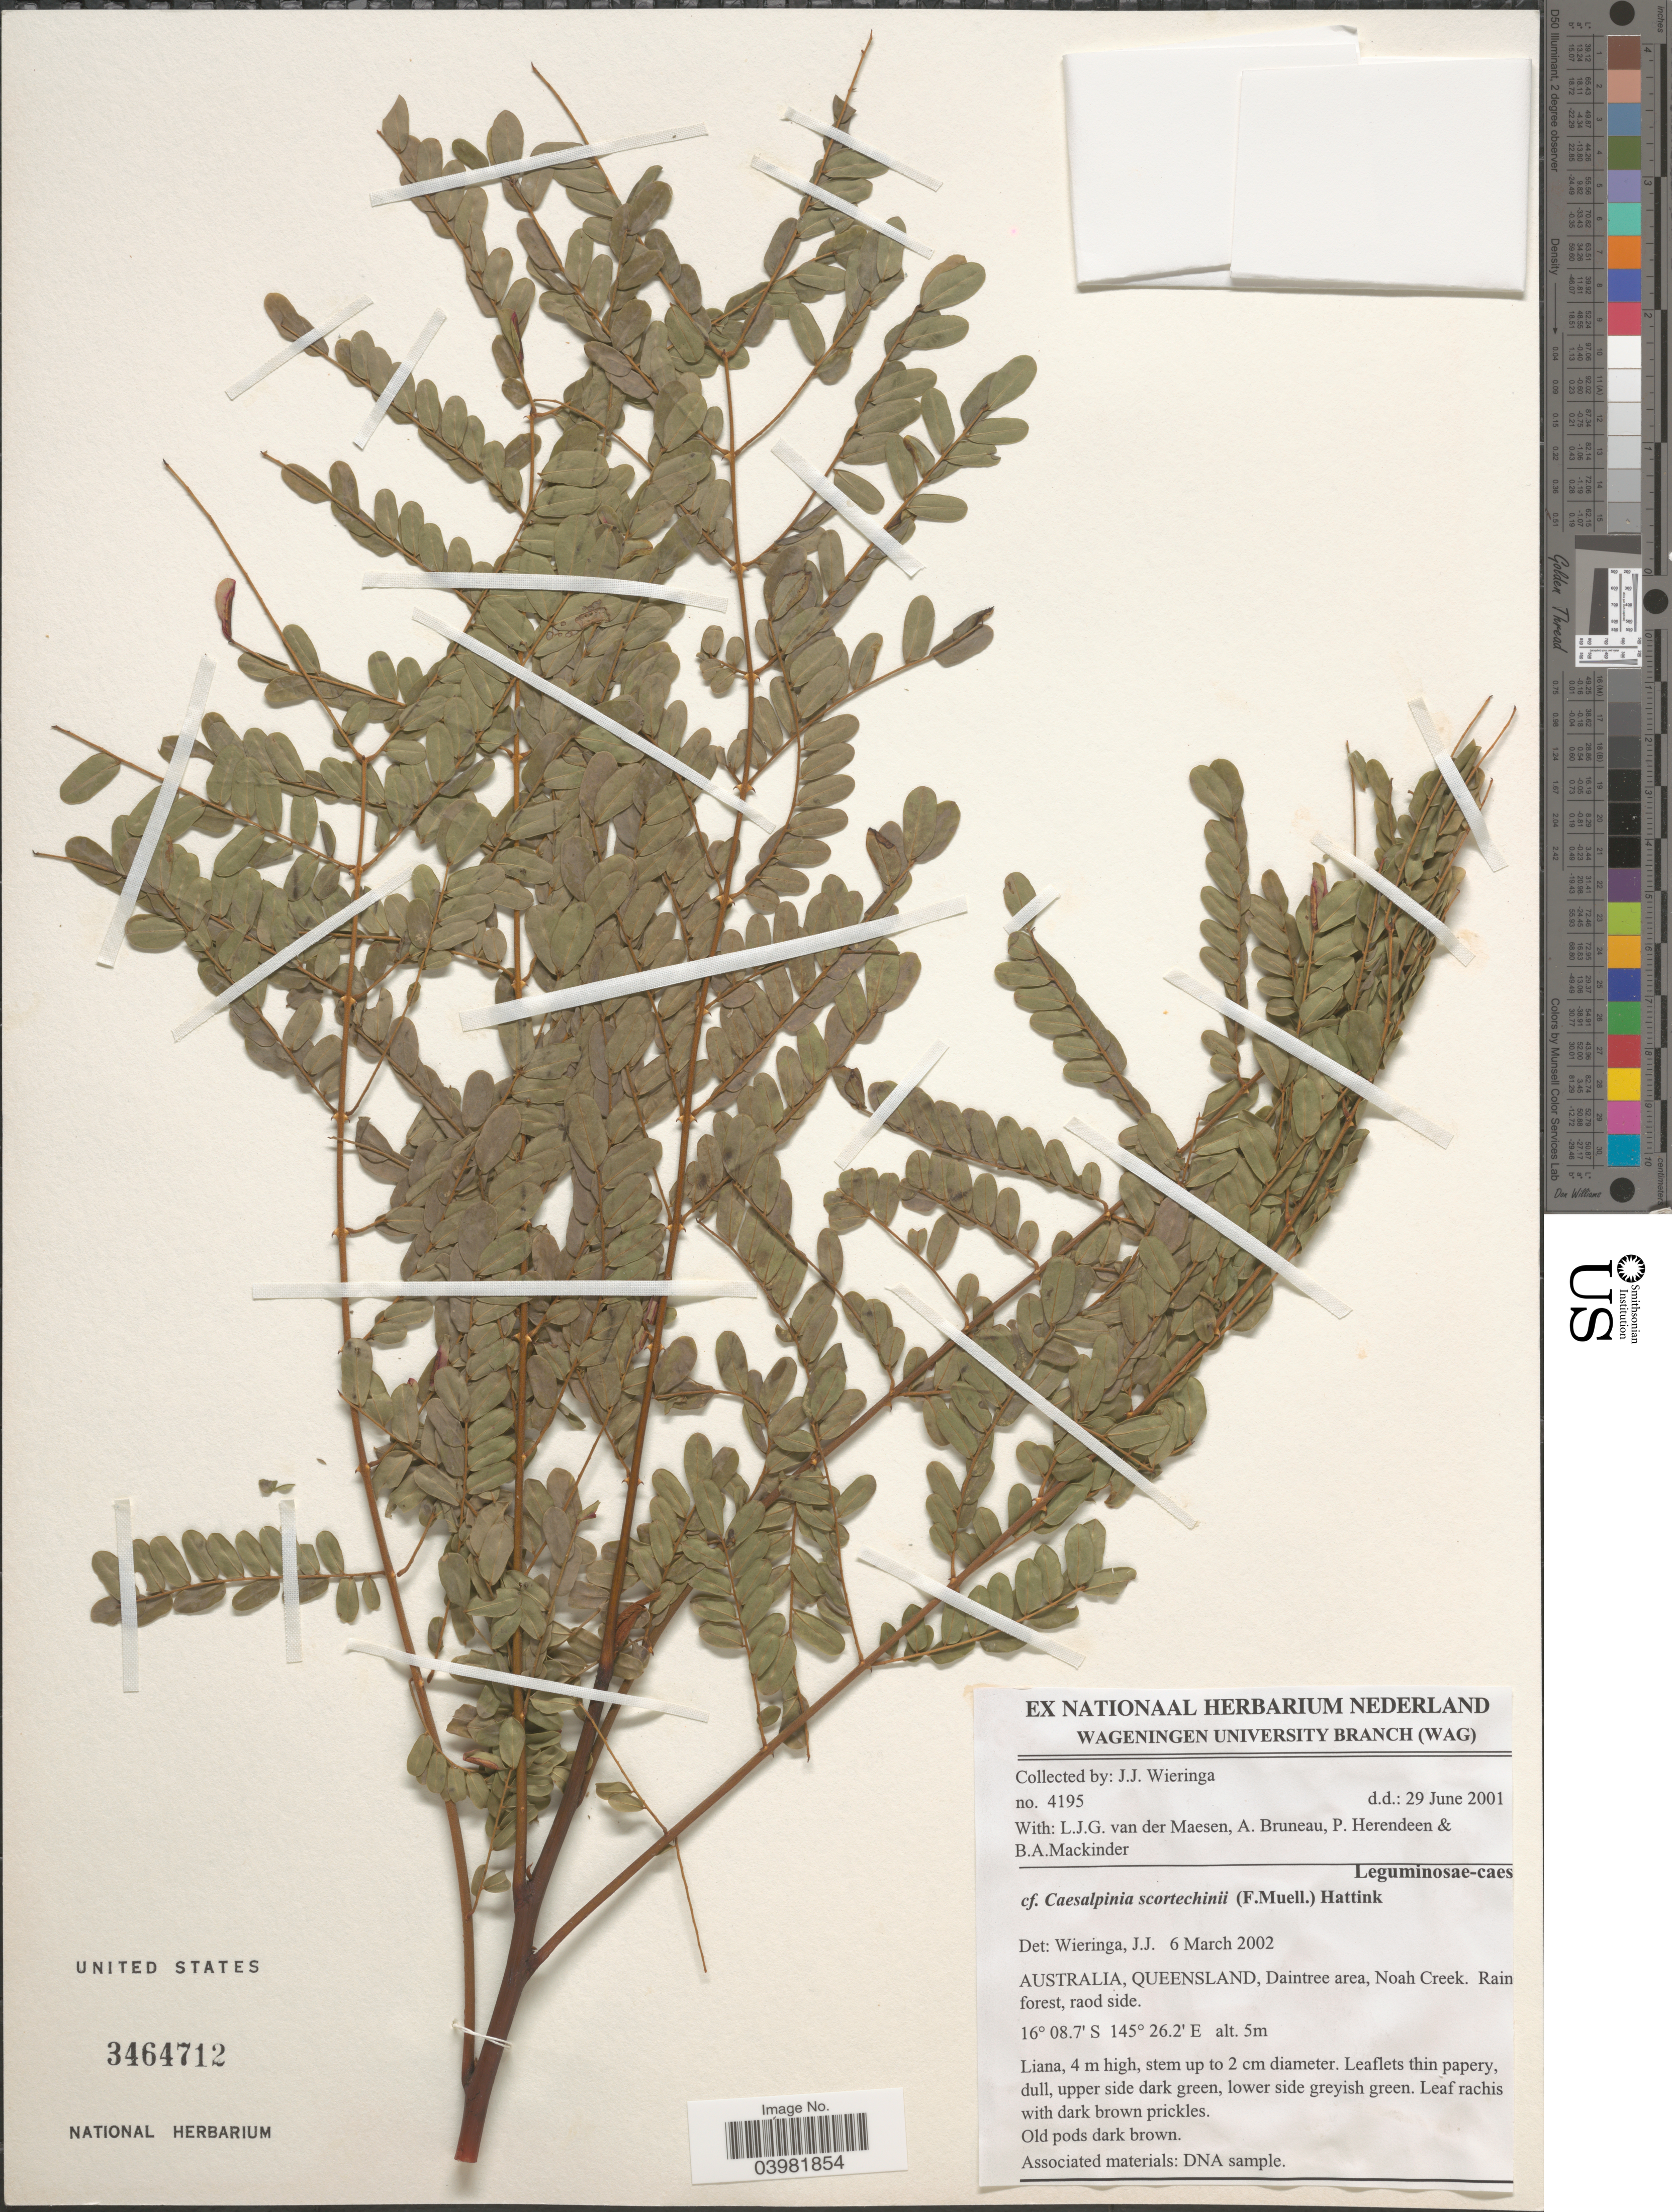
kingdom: Plantae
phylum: Tracheophyta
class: Magnoliopsida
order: Fabales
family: Fabaceae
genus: Mezoneuron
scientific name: Mezoneuron scortechinii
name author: F. Muell.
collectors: J. Wieringa, L. van der Maesen, A. Bruneau, P. S. Herendeen & B. Mackinder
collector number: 4195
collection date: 2001-06-29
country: Australia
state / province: Queensland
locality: Daintree area, Noah Creek. Rain forest, road side.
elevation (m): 5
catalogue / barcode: US 3464712